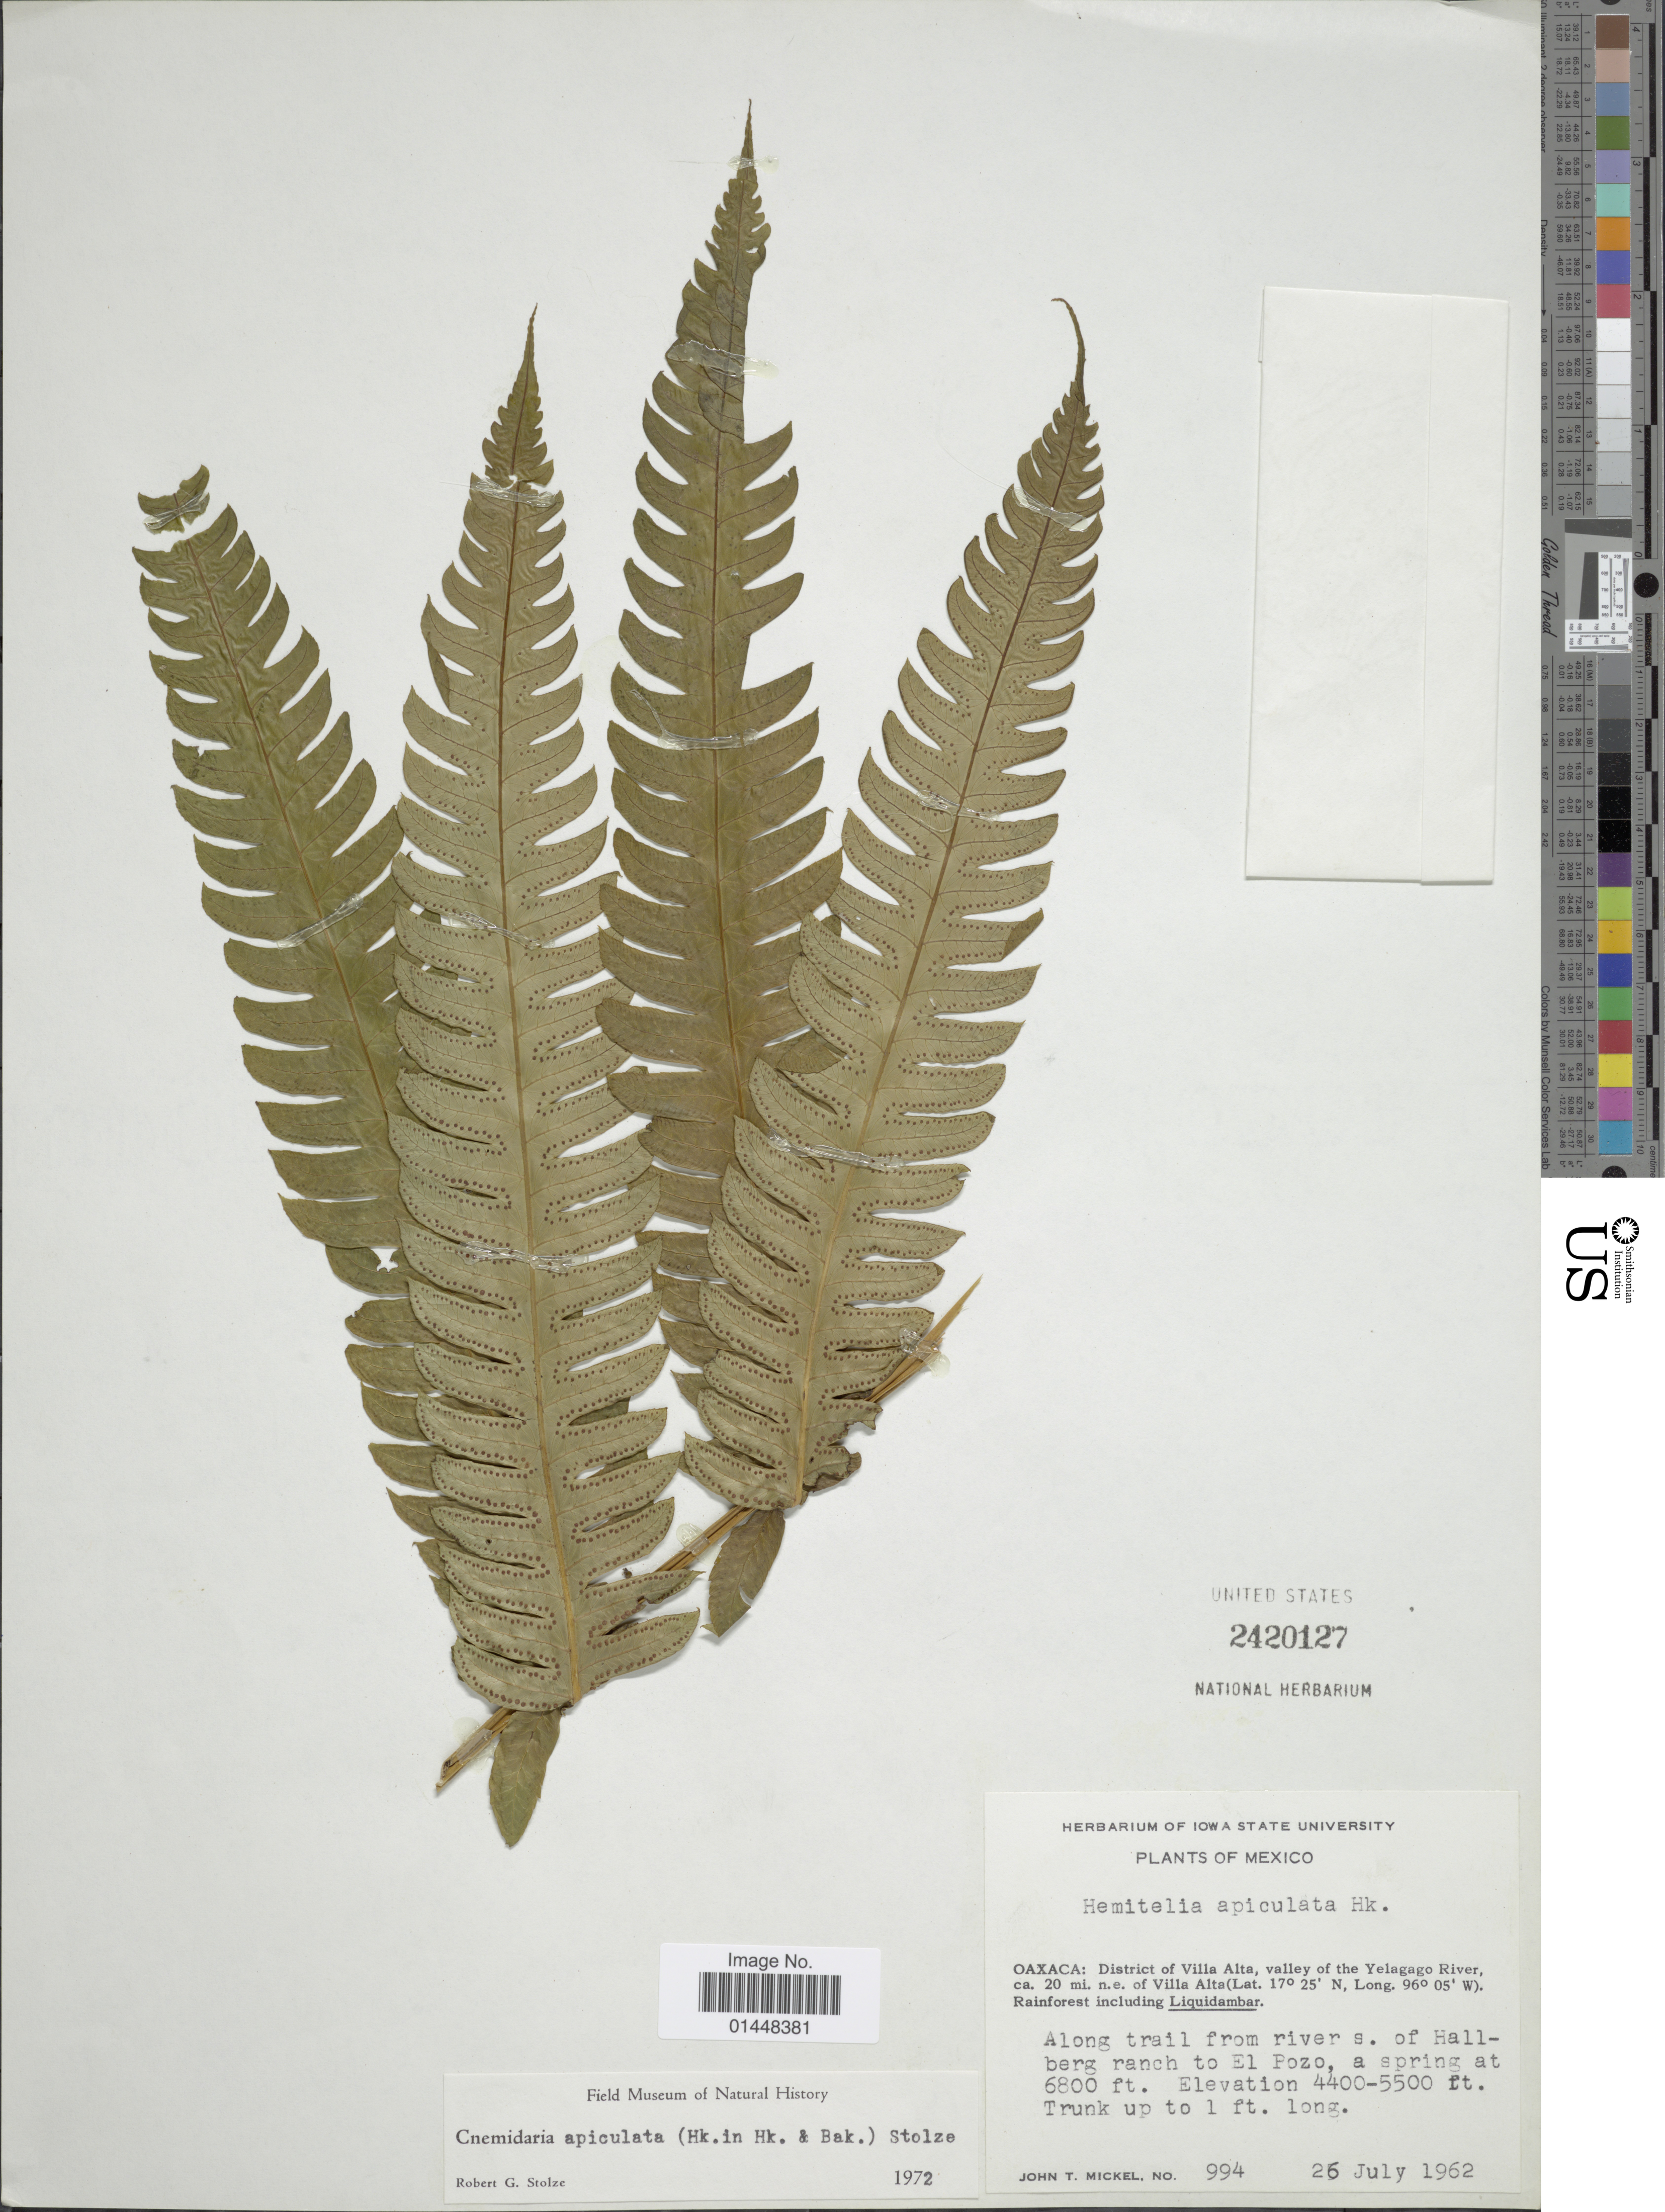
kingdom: Plantae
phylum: Tracheophyta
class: Polypodiopsida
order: Cyatheales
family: Cyatheaceae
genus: Cyathea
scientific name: Cyathea apiculata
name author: (Rosenst.) Domin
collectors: J. T. Mickel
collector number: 994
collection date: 1962-07-26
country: Mexico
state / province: Oaxaca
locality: Mexico, Oaxaca: District of Villa Alta, valley of the Yelagago River, ca. 20 mi. n.e. Villa Alta, Along trail from river s. of Hallberg ranch to El Pozo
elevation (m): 1341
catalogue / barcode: US 2420127